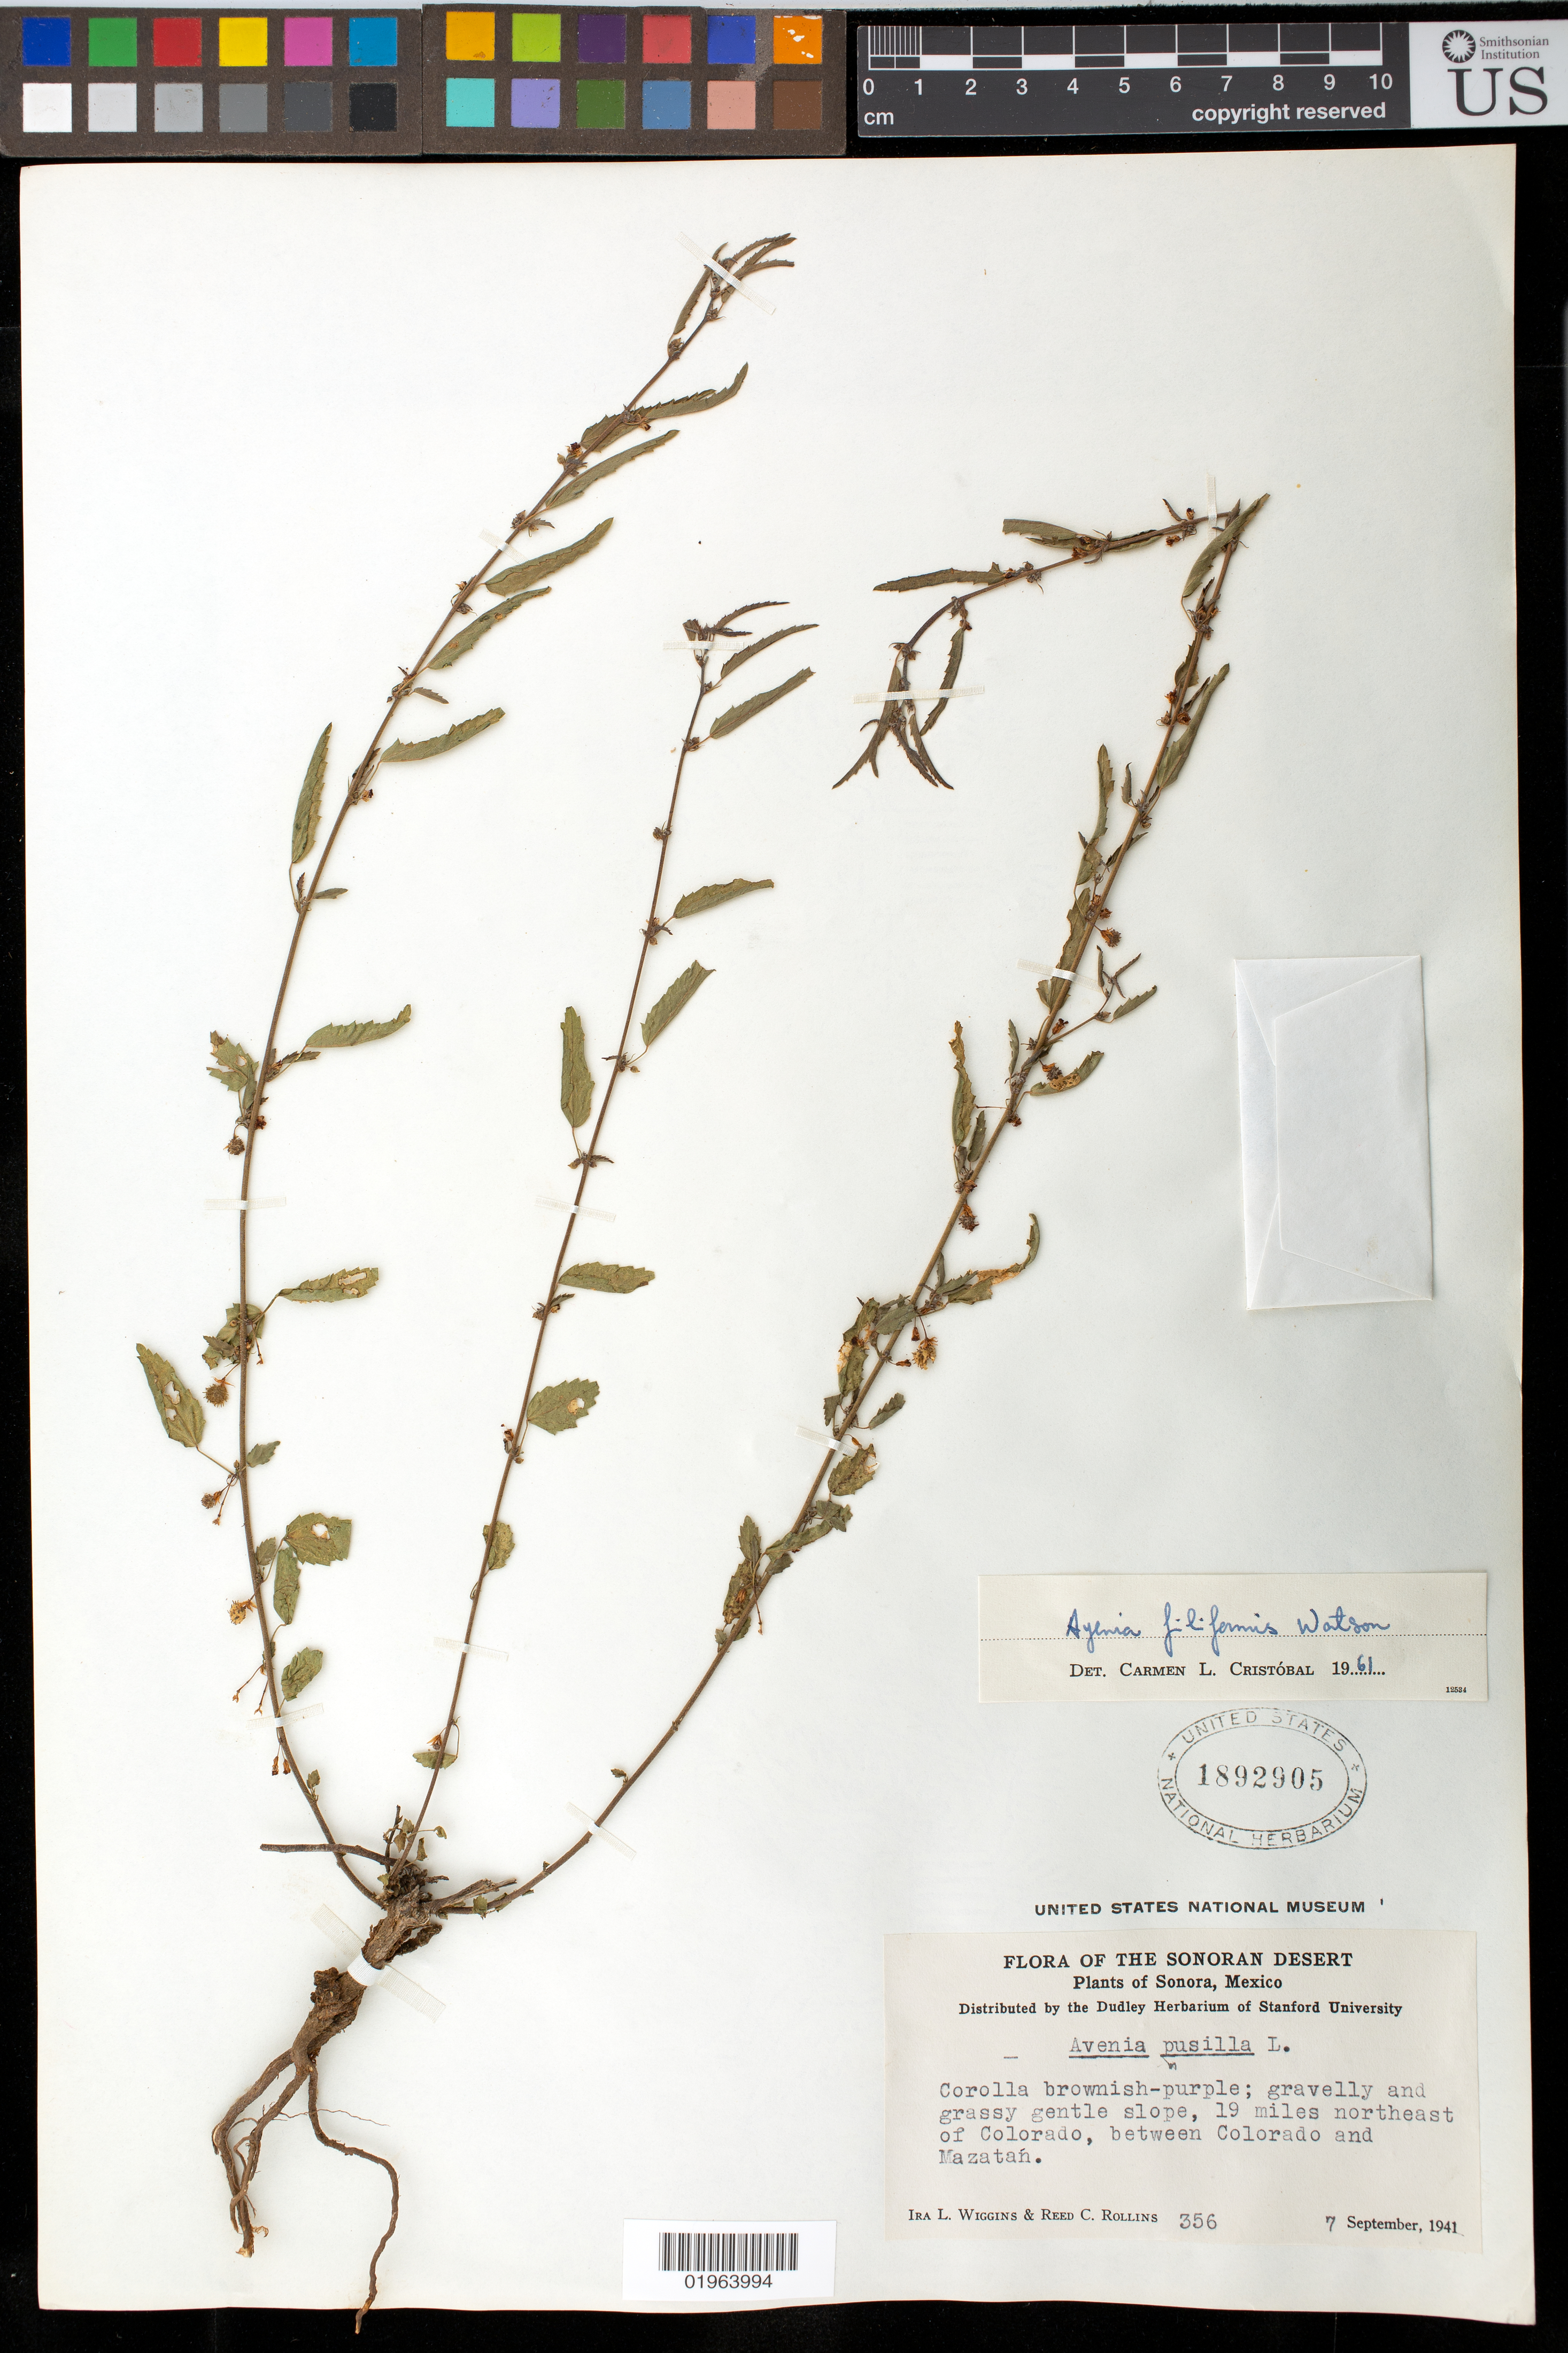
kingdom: Plantae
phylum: Tracheophyta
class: Magnoliopsida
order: Malvales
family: Malvaceae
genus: Ayenia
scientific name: Ayenia filiformis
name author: S. Watson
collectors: I. L. Wiggins & R. C. Rollins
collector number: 356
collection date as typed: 07 Sep 1941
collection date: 1941-09-07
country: Mexico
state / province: Sonora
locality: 19 miles northeast of Colorado, between Colorado and Mazatán.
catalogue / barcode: US 1892905